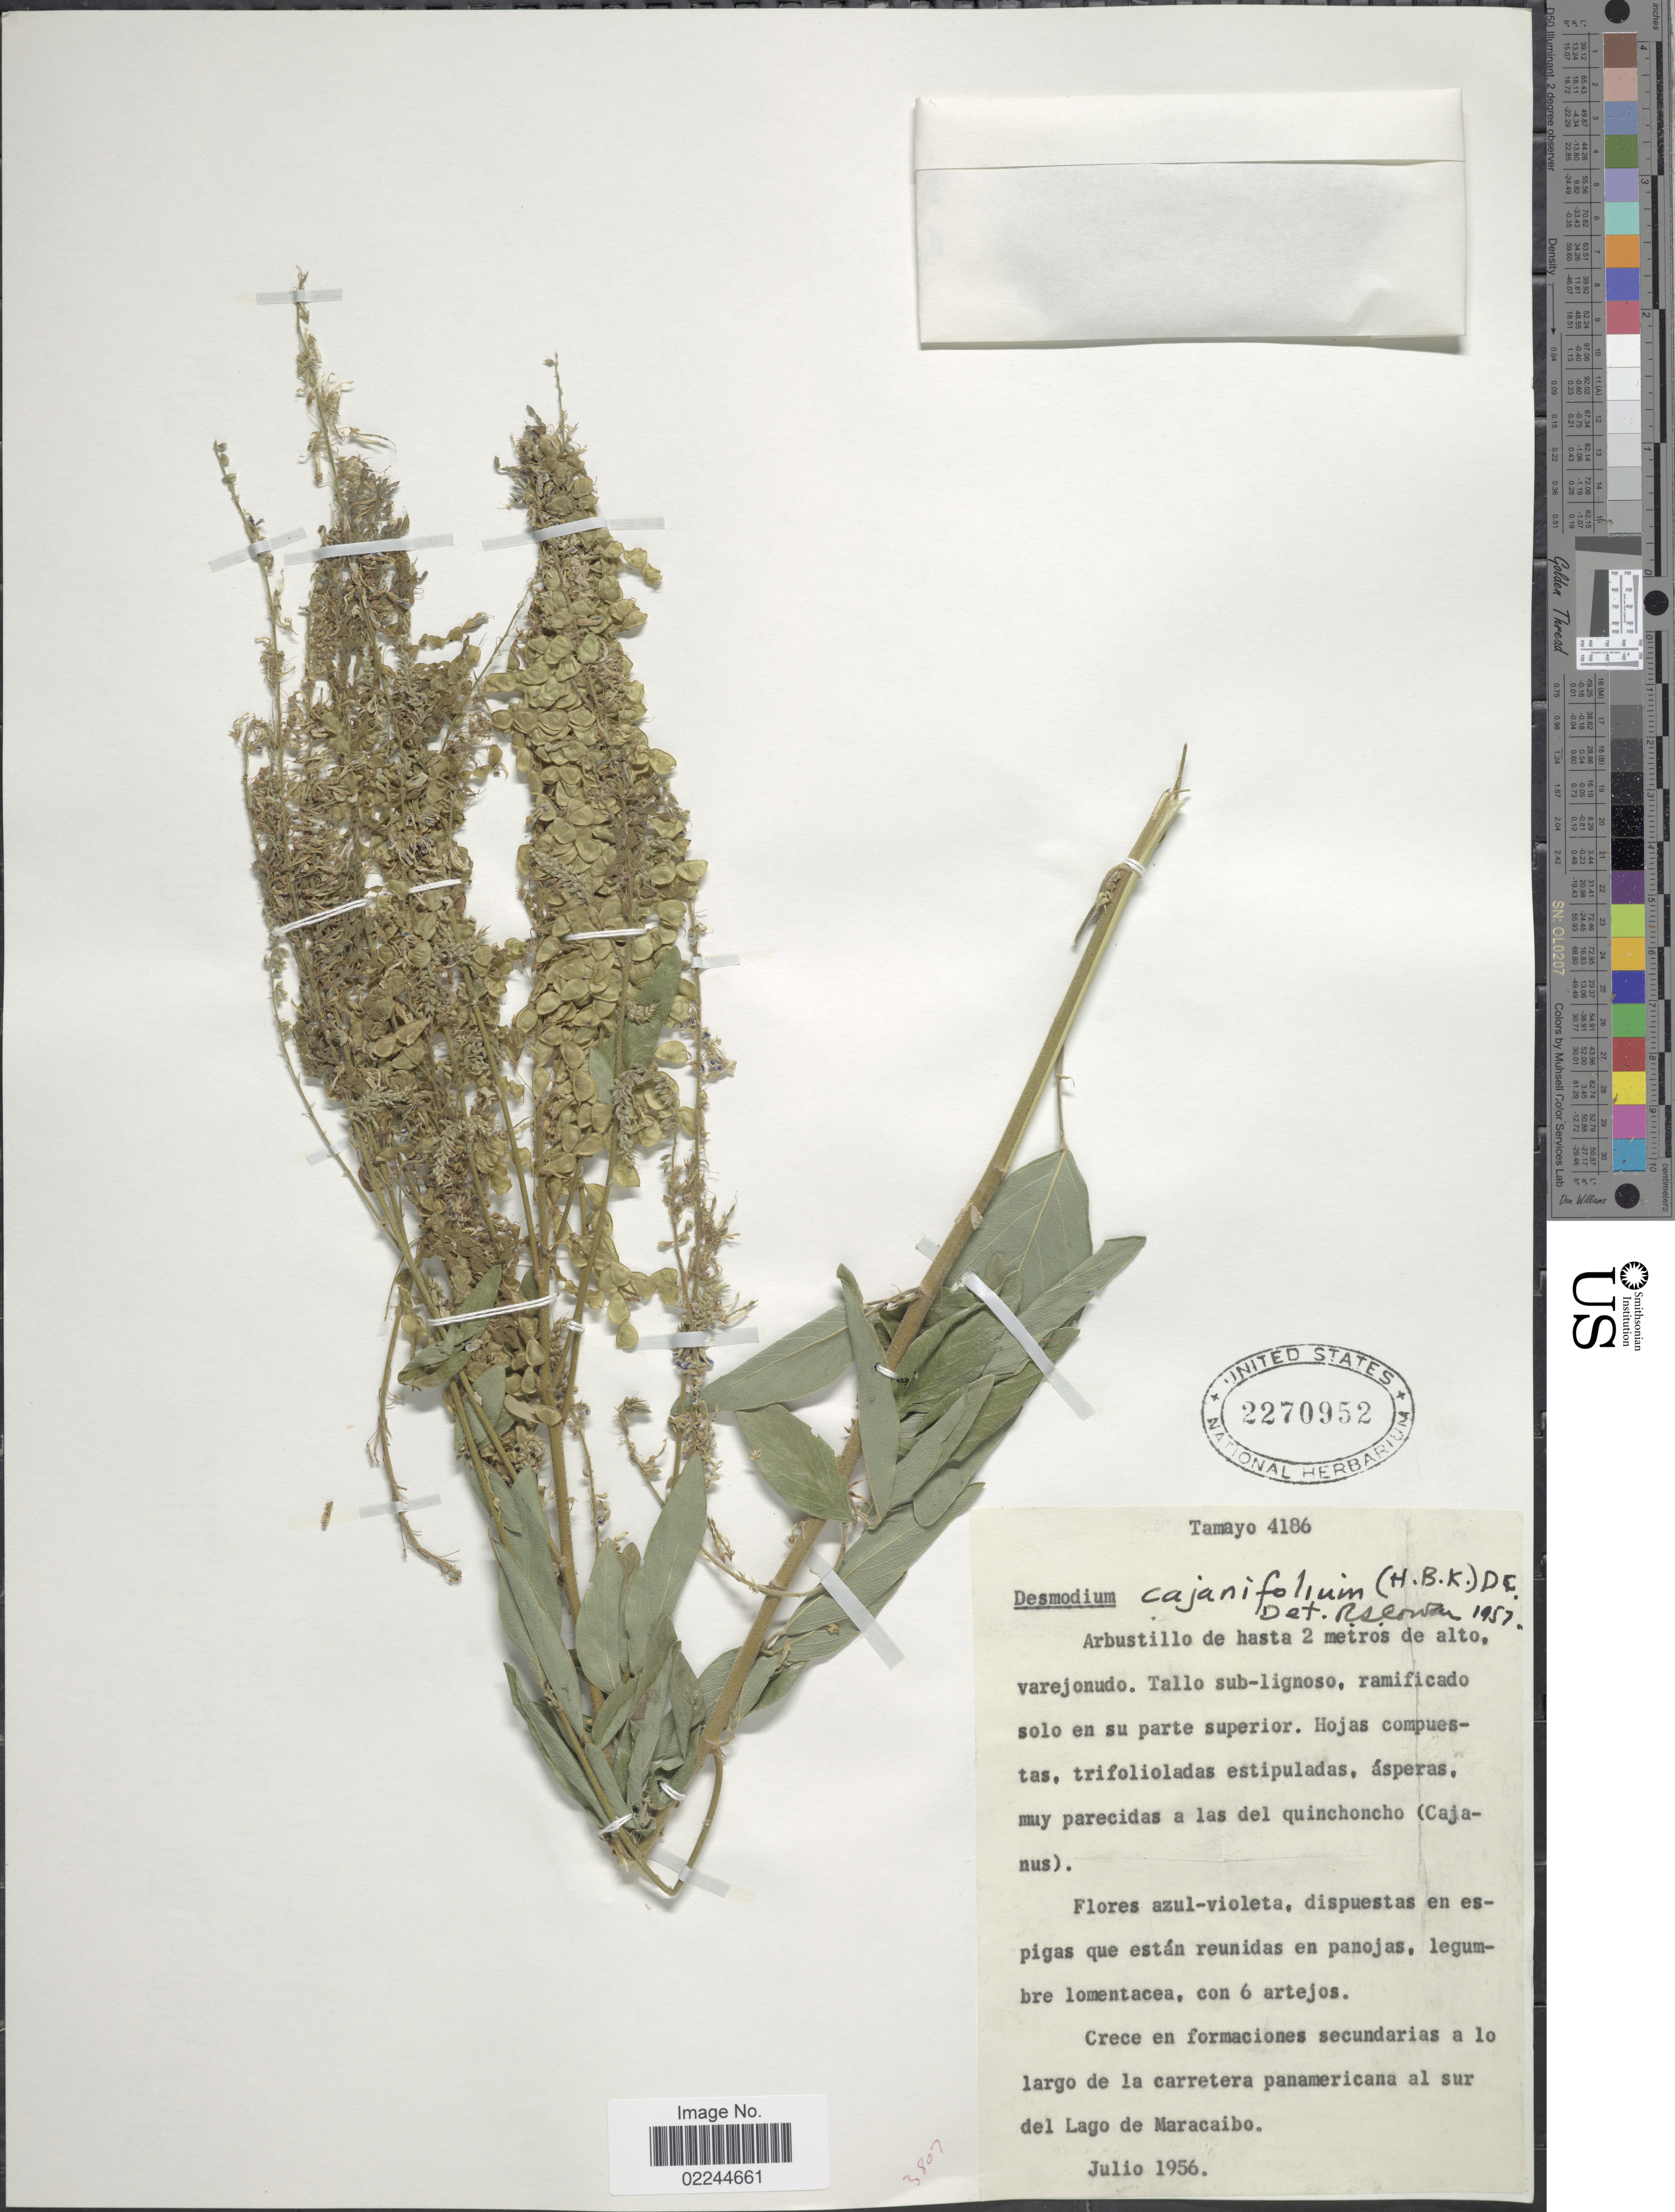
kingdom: Plantae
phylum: Tracheophyta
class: Magnoliopsida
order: Fabales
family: Fabaceae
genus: Desmodium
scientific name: Desmodium cajanifolium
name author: (Kunth) DC.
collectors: -. Tamayo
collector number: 4186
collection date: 1956-07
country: Venezuela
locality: Crece en formaciones secundarias a lo largo de la carretera panamericana al sur del Lago de Maracaibo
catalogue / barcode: US 2270952